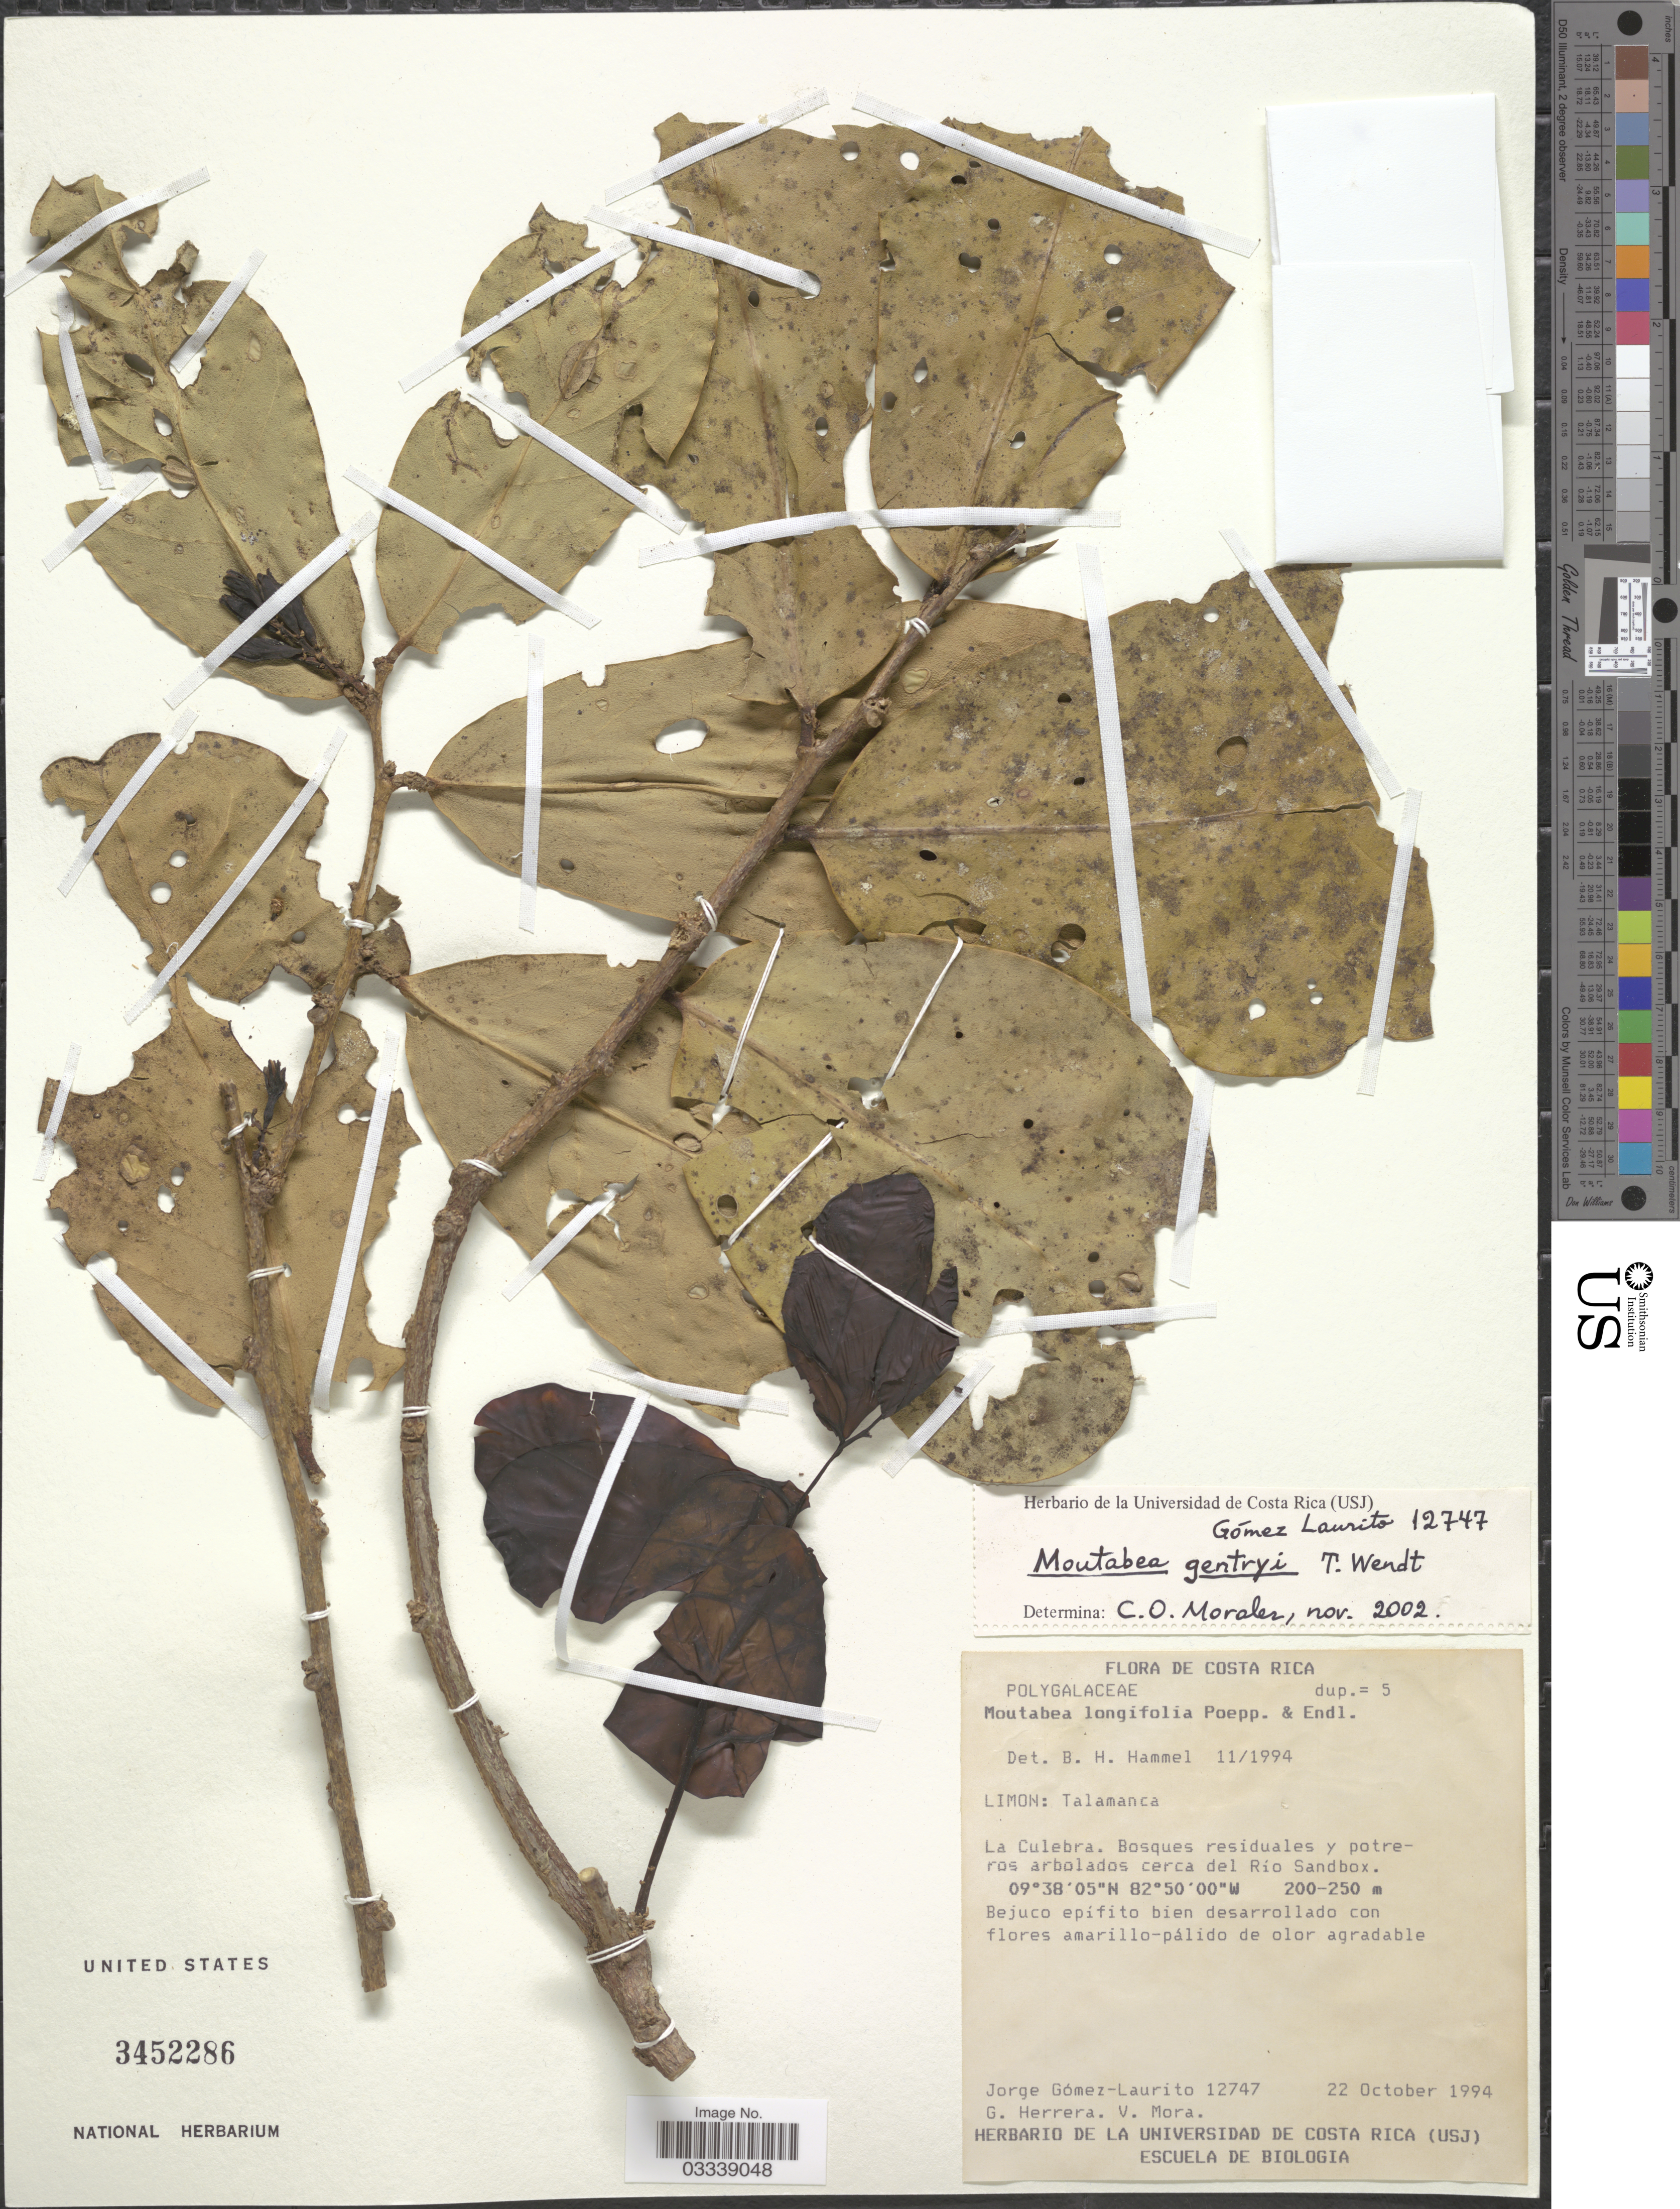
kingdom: Plantae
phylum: Tracheophyta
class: Magnoliopsida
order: Fabales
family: Polygalaceae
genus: Moutabea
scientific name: Moutabea longifolia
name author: Poepp. & Endl.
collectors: J. A. Gómez-Laurito, G. Herrera & V. Mora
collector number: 12747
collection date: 1994-10-22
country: Costa Rica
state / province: Limón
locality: Talamanca. La Culebra. Bosuqes residuales y potreros arbolados cerca del Río Sandbox.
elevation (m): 200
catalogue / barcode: US 3452286